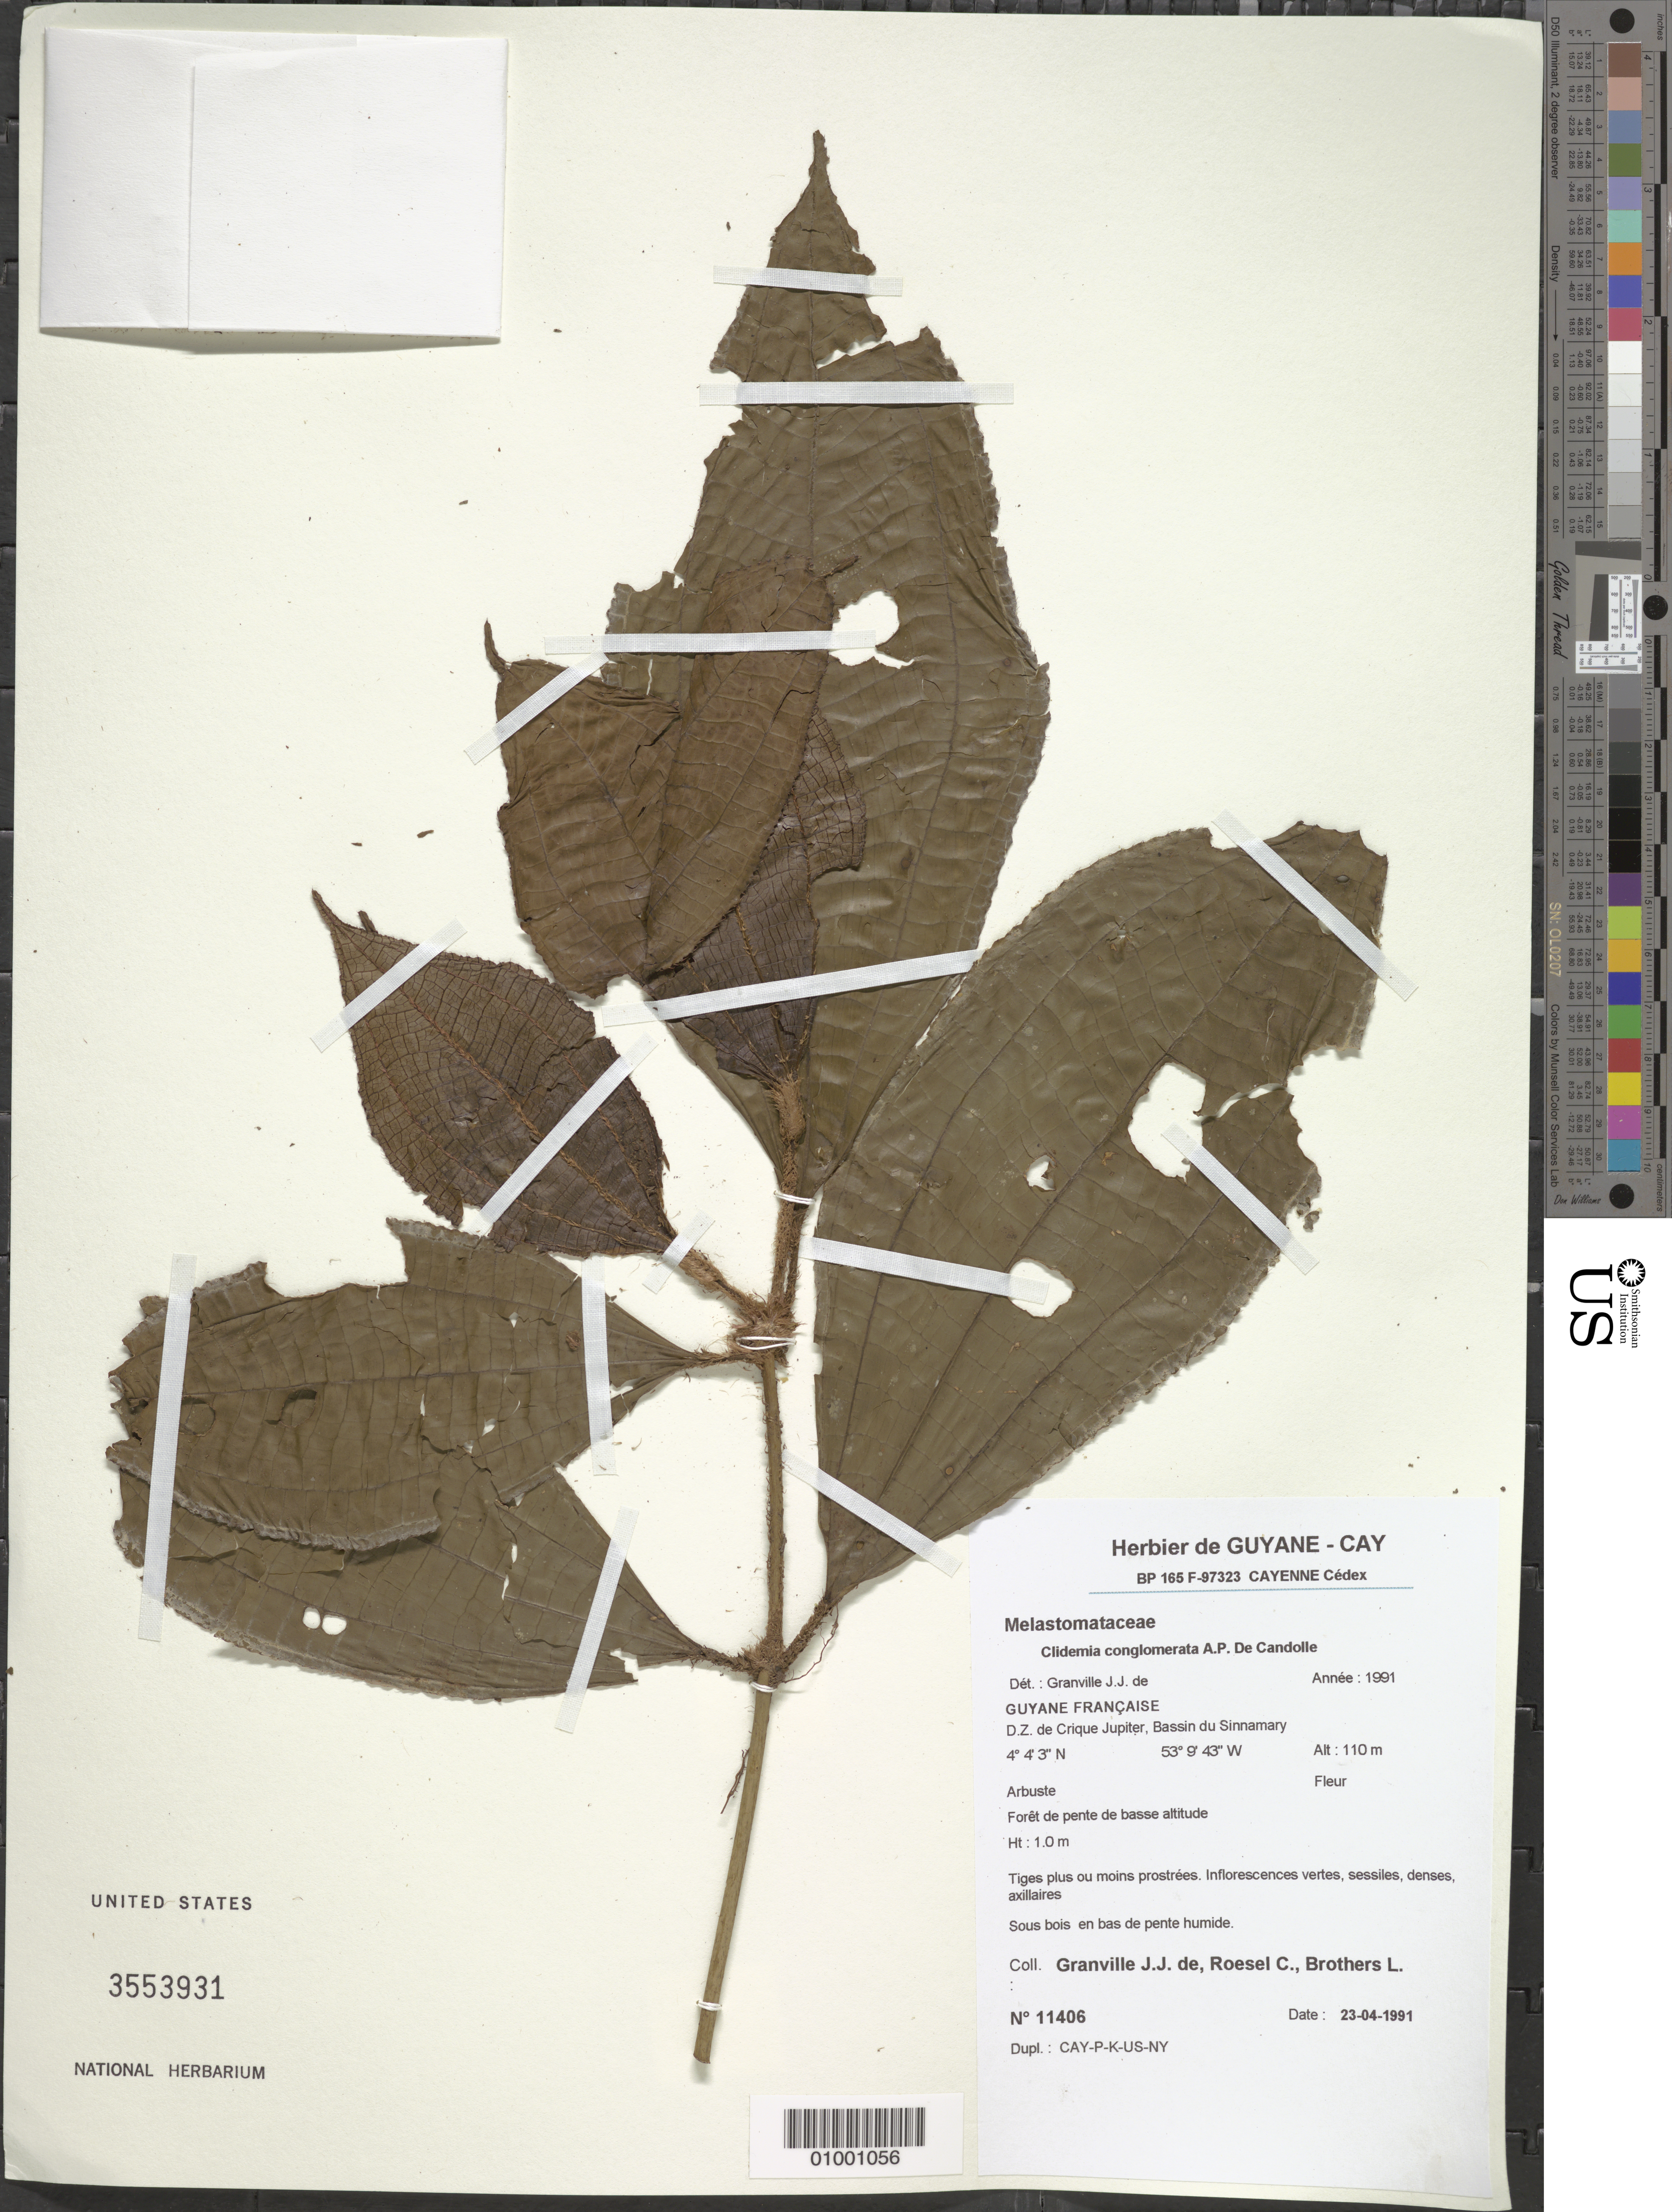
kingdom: Plantae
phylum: Tracheophyta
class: Magnoliopsida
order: Myrtales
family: Melastomataceae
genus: Clidemia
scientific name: Clidemia conglomerata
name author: DC.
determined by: Granville, J. J. de, (CAY), Institut de Recherche pour le Developpement (IRD) (FRENCH GUIANA)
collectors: J.-J. de Granville, C. S. Roesel & L. Brothers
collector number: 11406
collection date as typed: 23-Apr-91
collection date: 1991-04-23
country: French Guiana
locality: D.Z. de Crique Jupiter, Bassin du Sinnamary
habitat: Forêt de pente de basse altitude; sous bois en bas de pente humide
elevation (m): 110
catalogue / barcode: US 3553931